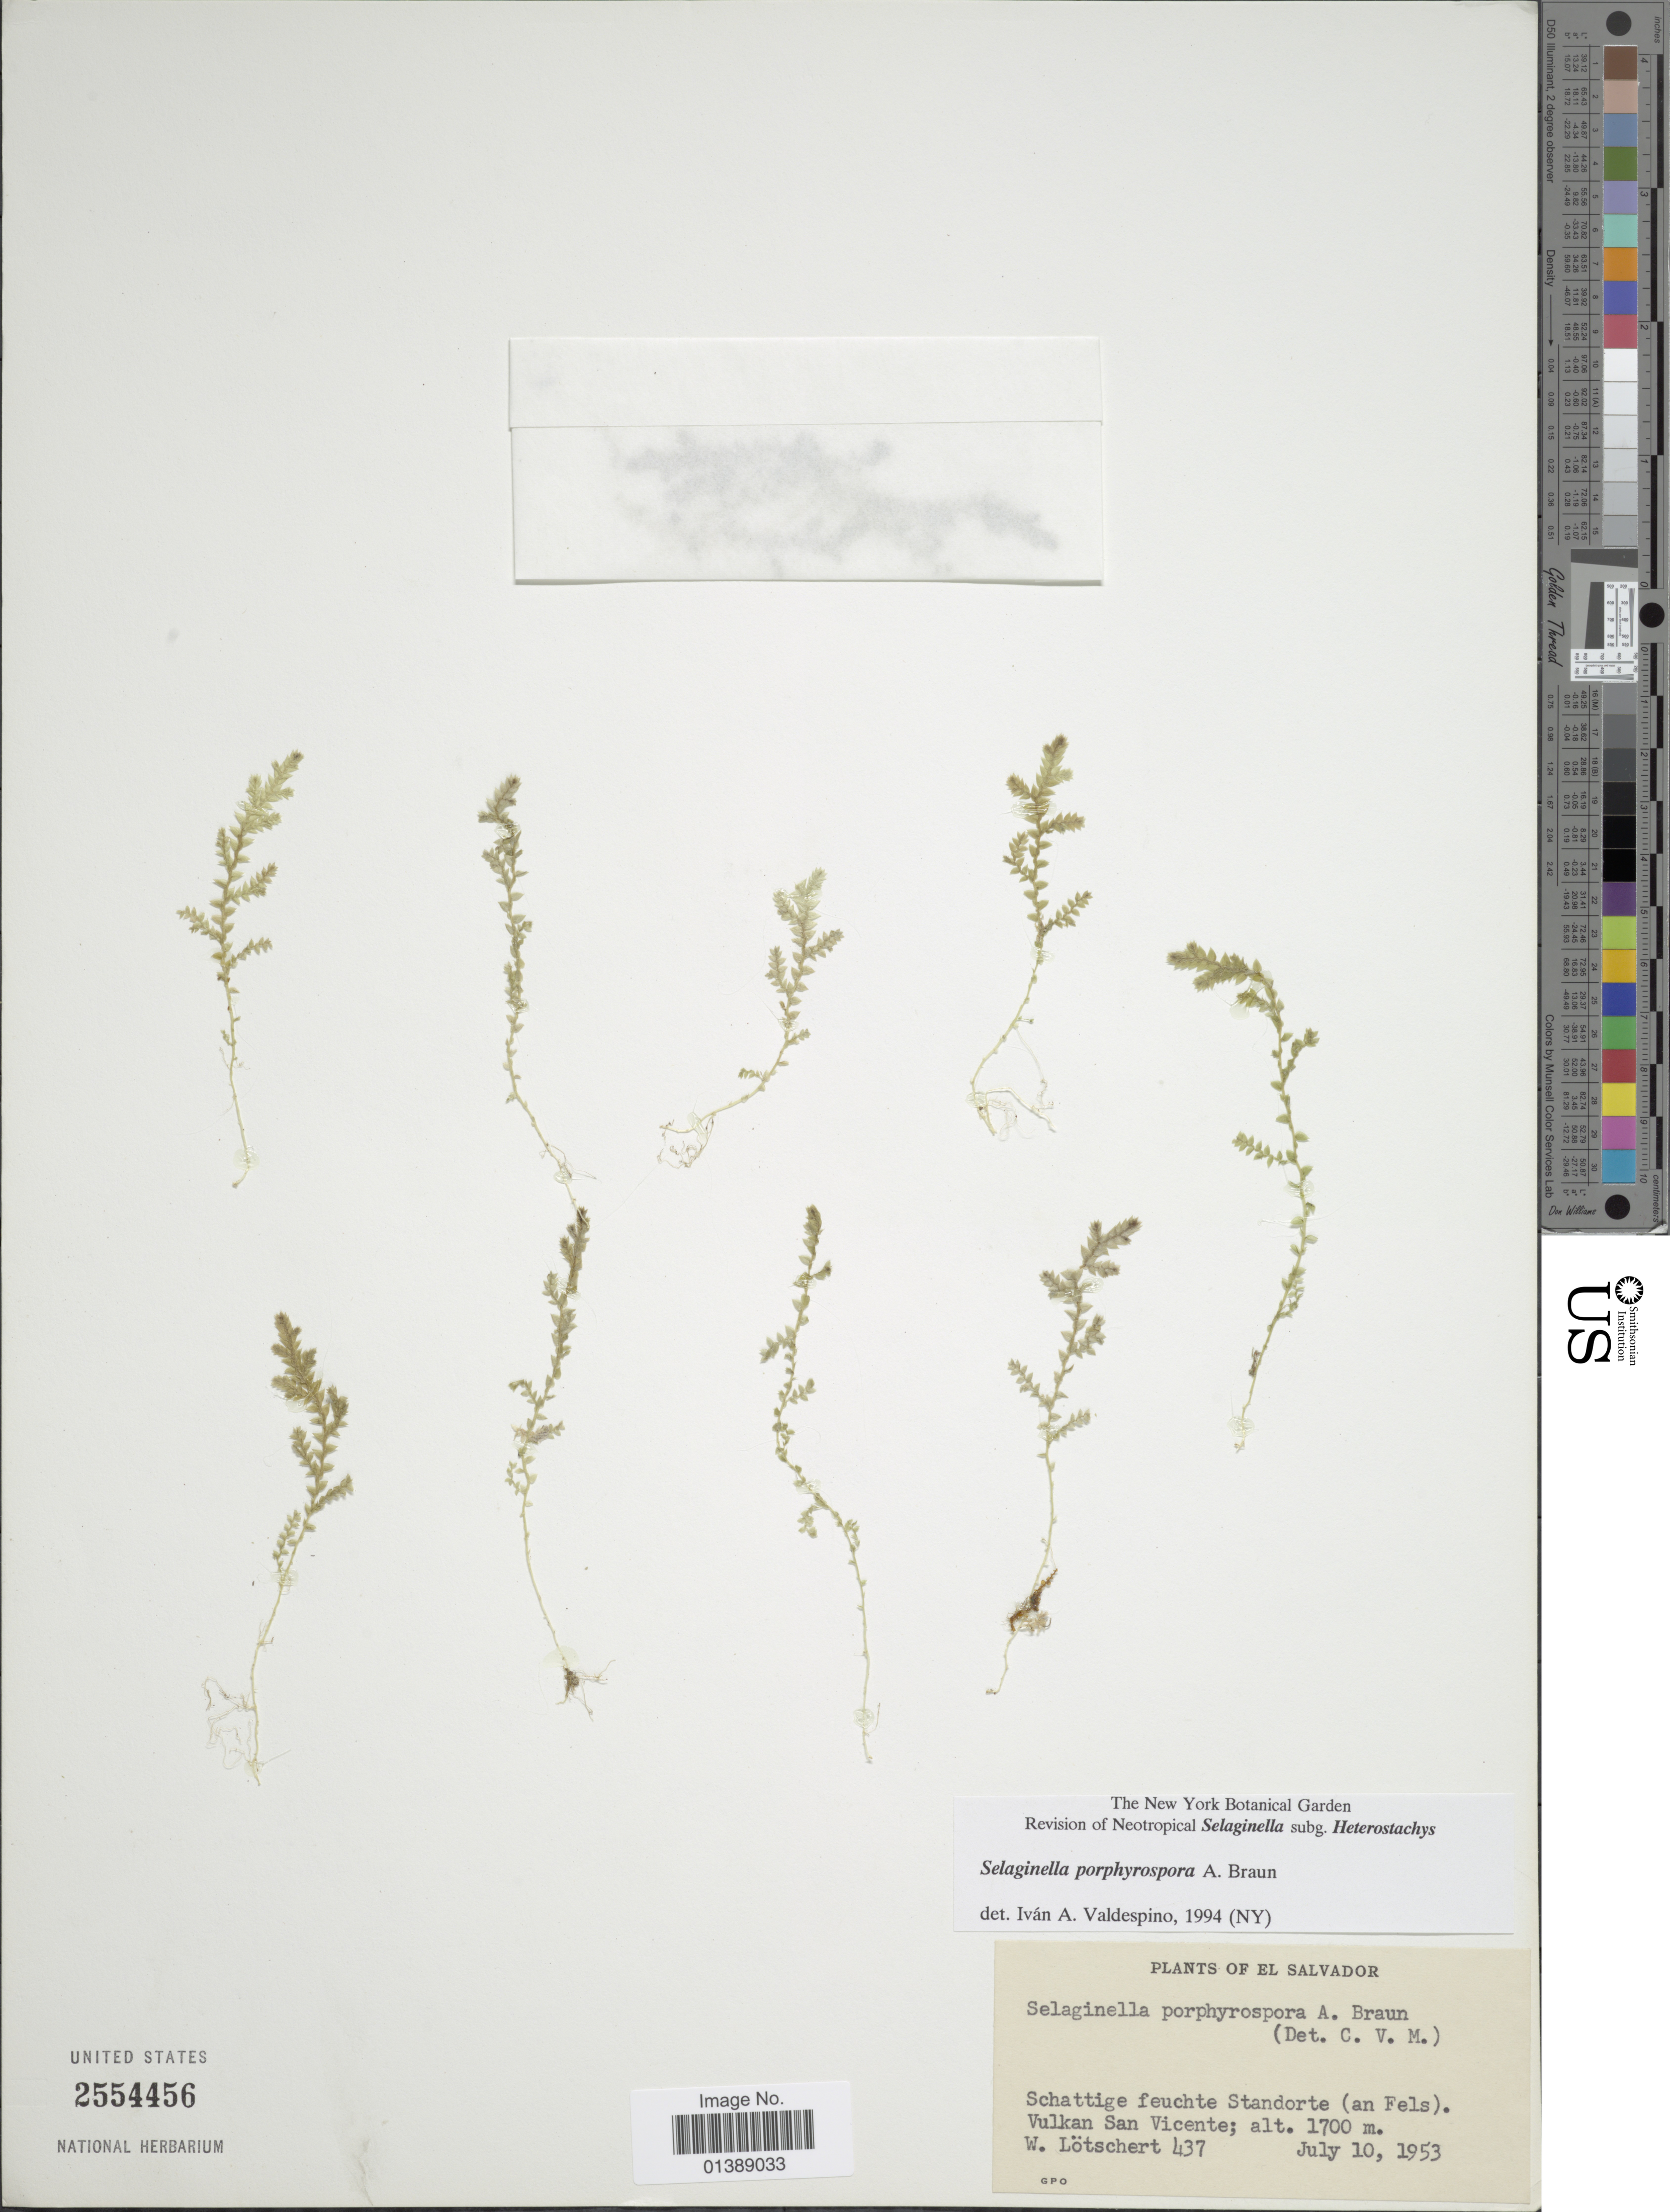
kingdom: Plantae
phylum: Tracheophyta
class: Lycopodiopsida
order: Selaginellales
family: Selaginellaceae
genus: Selaginella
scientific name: Selaginella porphyrospora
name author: A. Braun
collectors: W. Lötschert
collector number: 437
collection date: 1953-07-10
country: El Salvador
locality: Vulkan San Vicente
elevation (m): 1700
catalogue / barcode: US 2554456